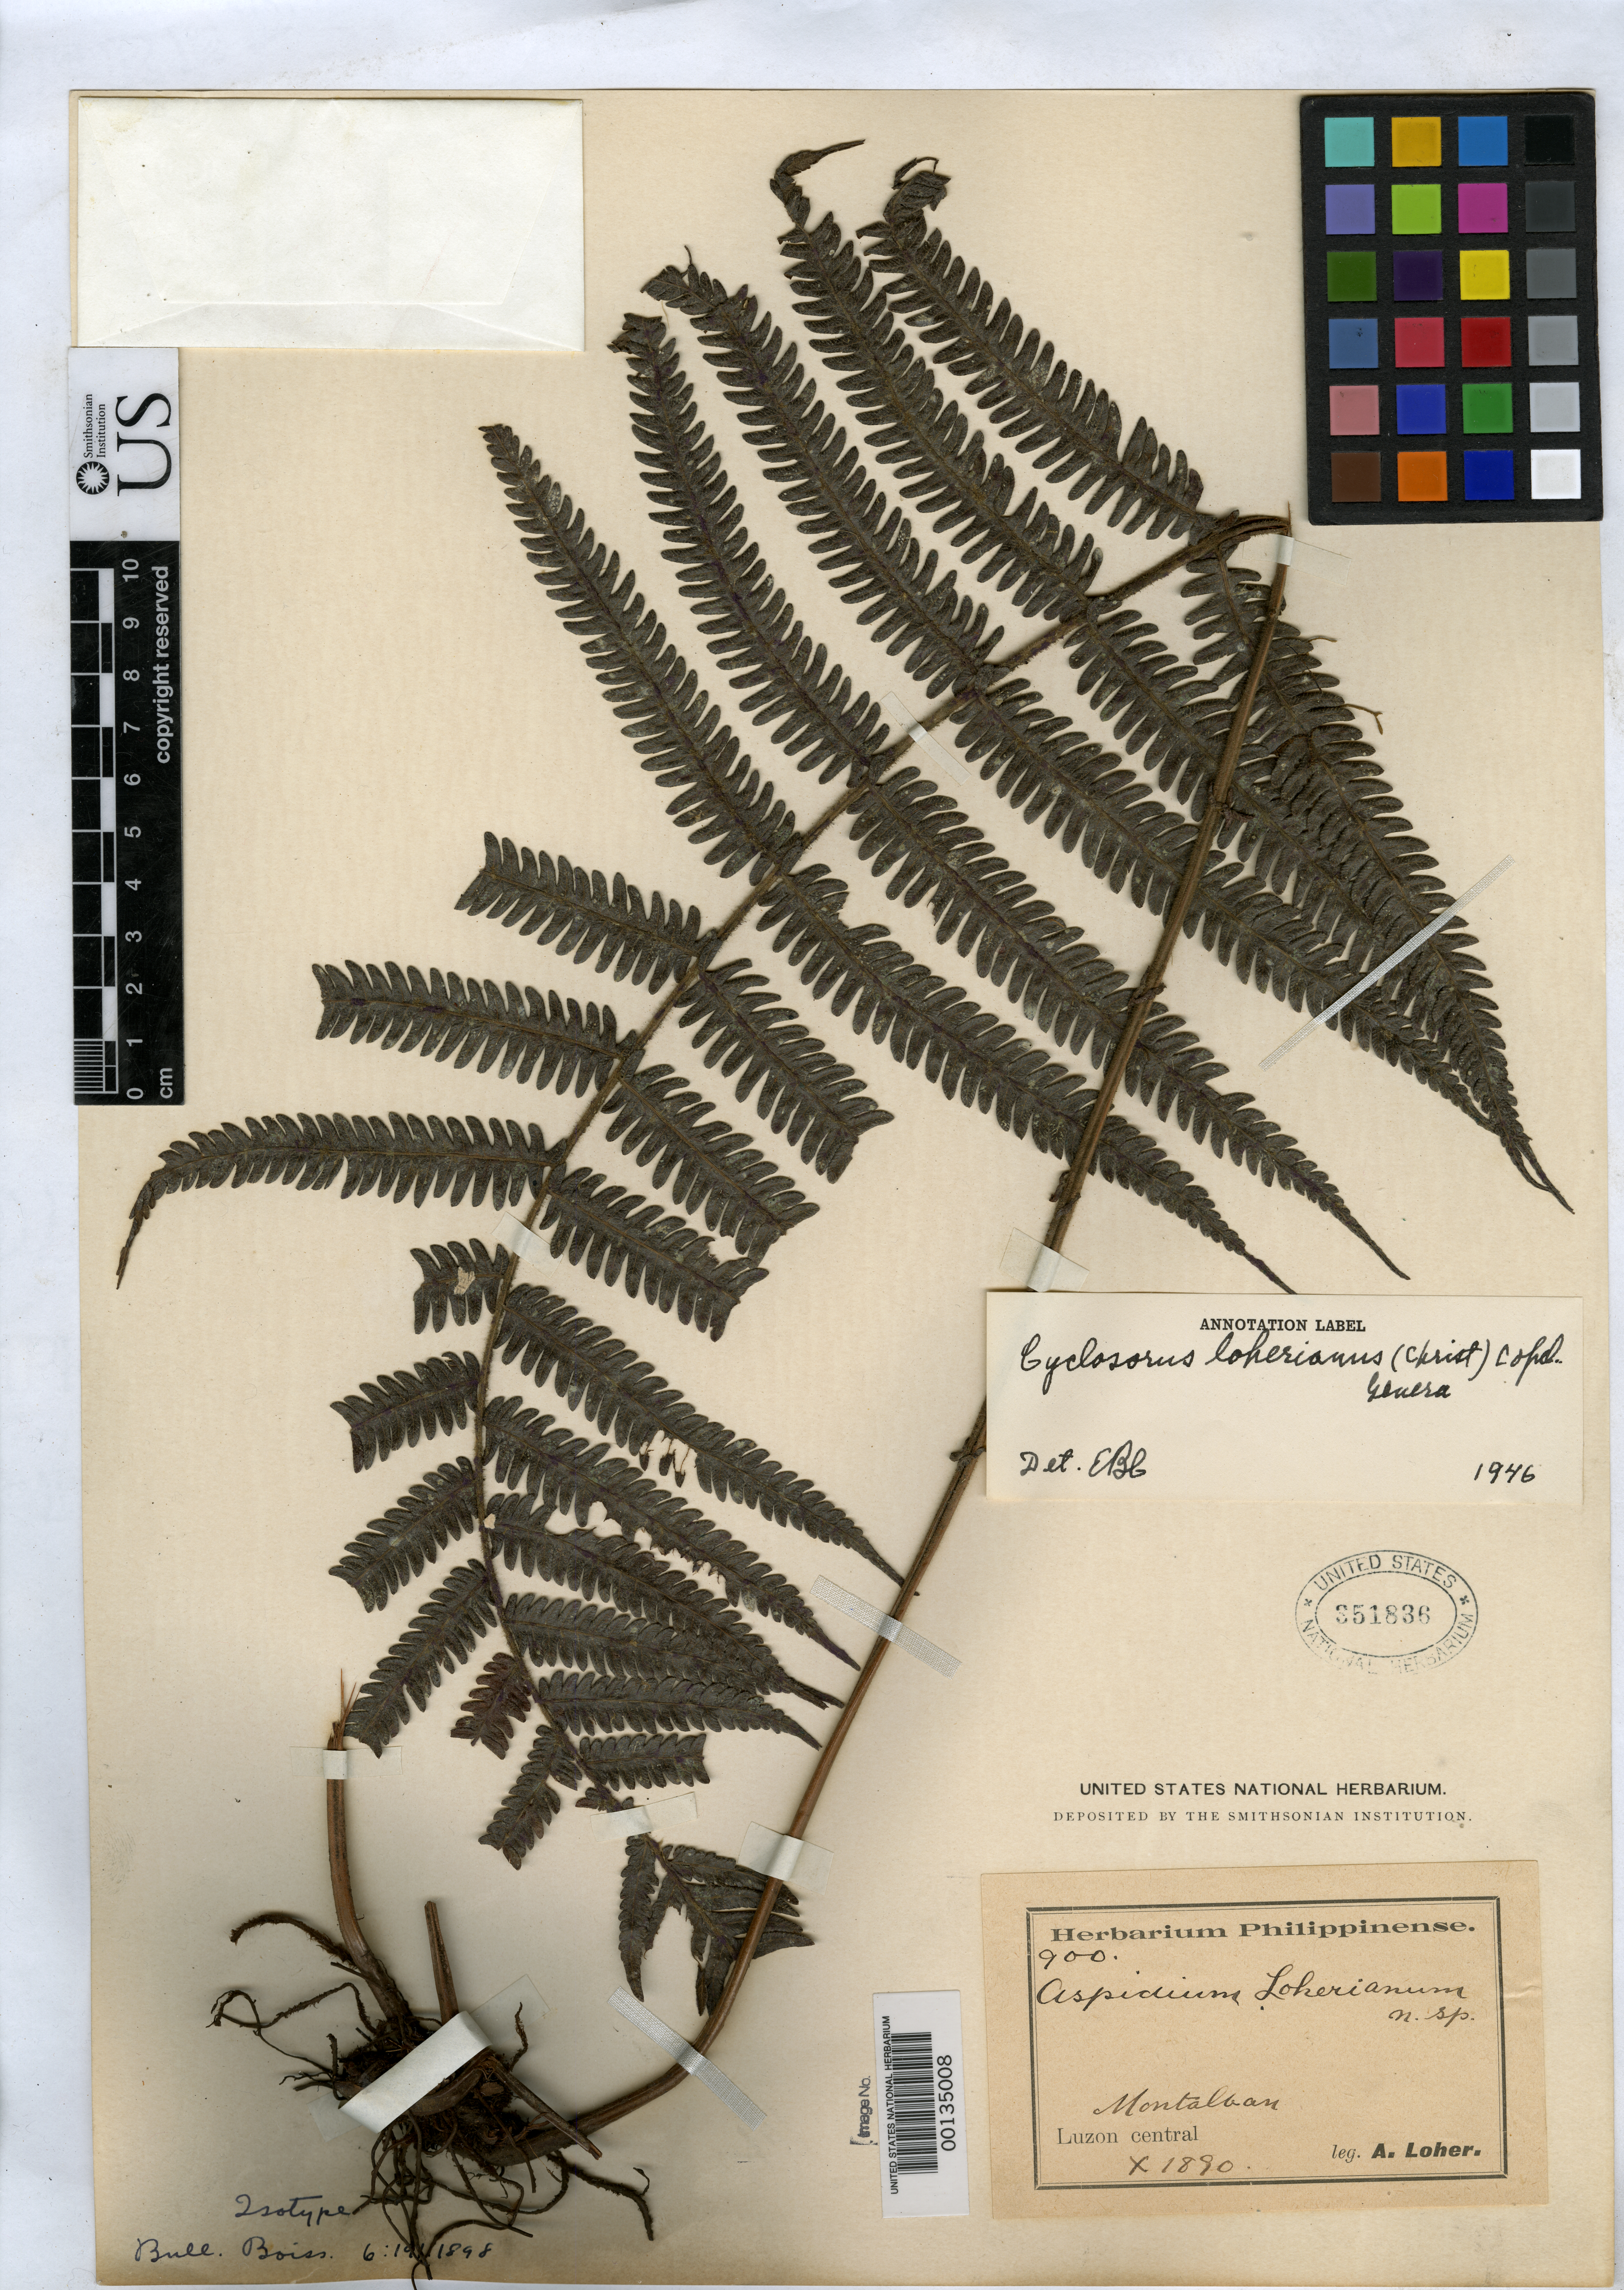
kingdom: Plantae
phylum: Tracheophyta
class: Polypodiopsida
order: Polypodiales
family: Tectariaceae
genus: Aspidium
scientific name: Aspidium loherianum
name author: Christ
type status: Type Collection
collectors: A. Loher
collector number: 900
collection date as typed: Dec 1890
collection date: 1890-12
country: Philippines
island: Luzon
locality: Montalban, Luzon Central.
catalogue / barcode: US 351836